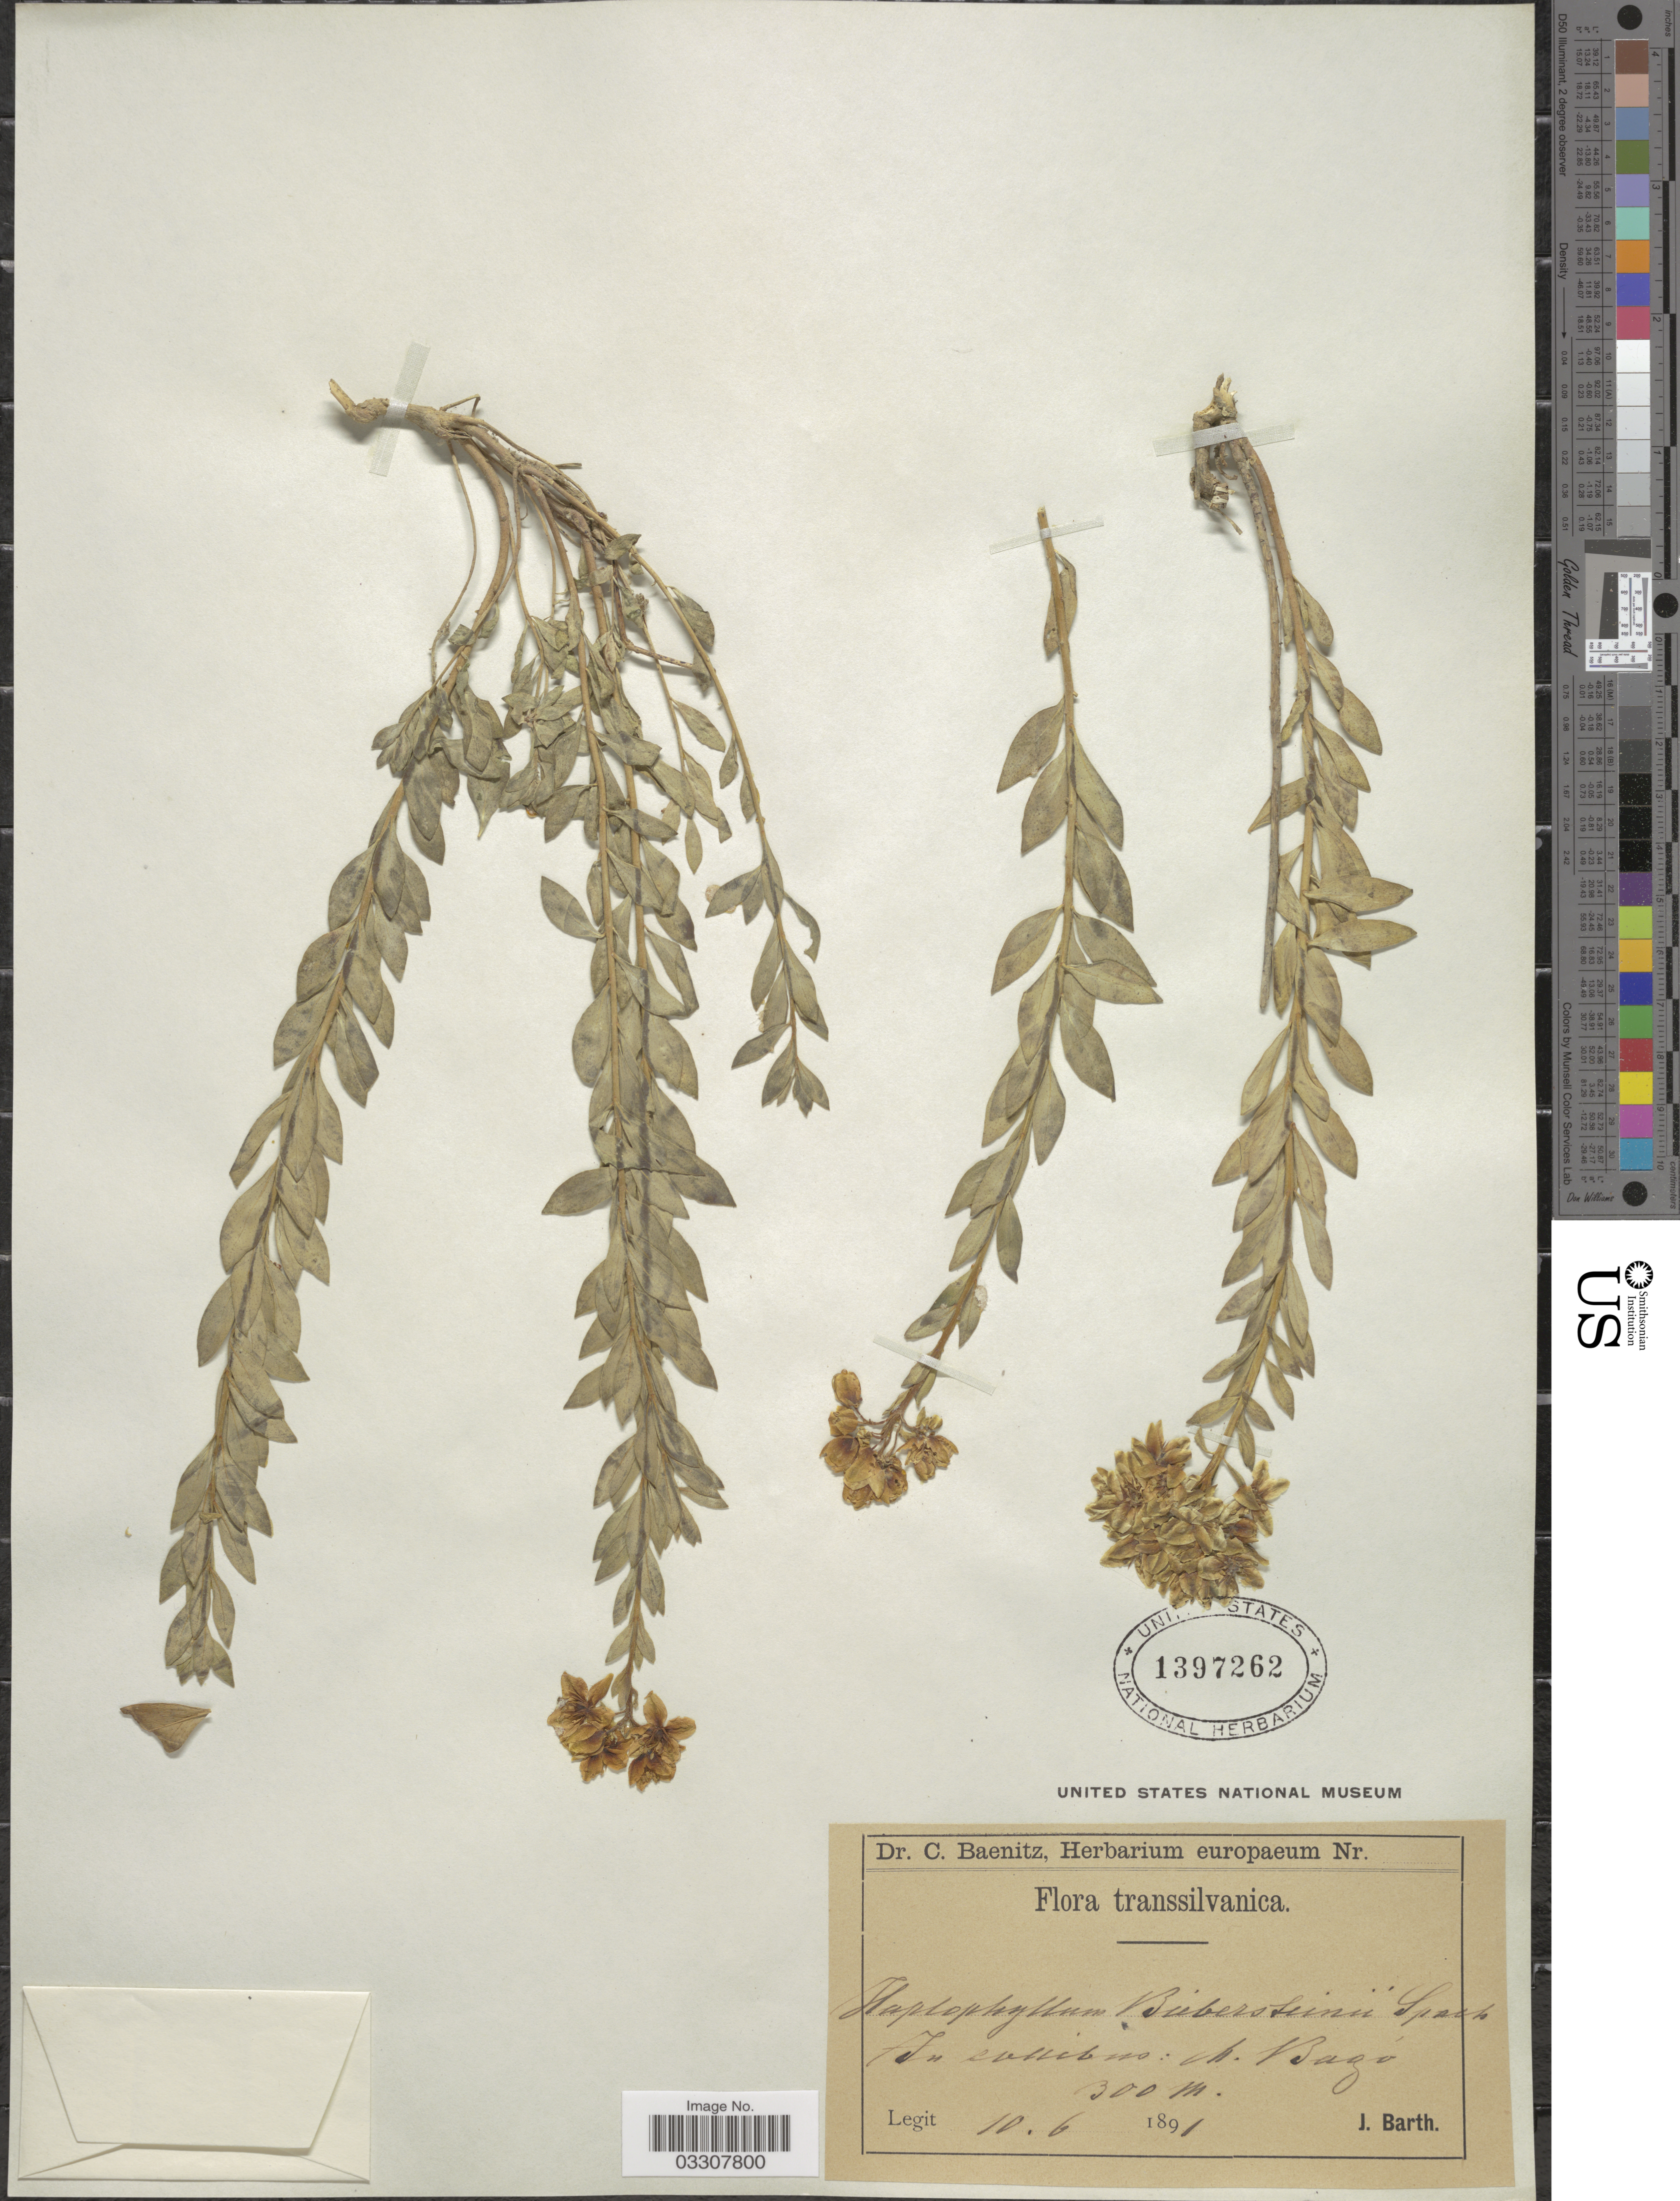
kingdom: Plantae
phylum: Tracheophyta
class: Magnoliopsida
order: Sapindales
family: Rutaceae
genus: Haplophyllum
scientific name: Haplophyllum suaveolens var. suaveolens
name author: (DC.) G. Don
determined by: Strong, Mark T., (BOT), Smithsonian Institution - National Museum of Natural History (UNITED STATES)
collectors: J. Barth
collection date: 1891-06-10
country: Romania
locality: Transsilvanica. In collibus: M [interpreted]. Bagó [interpreted].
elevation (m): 300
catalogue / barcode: US 1397262